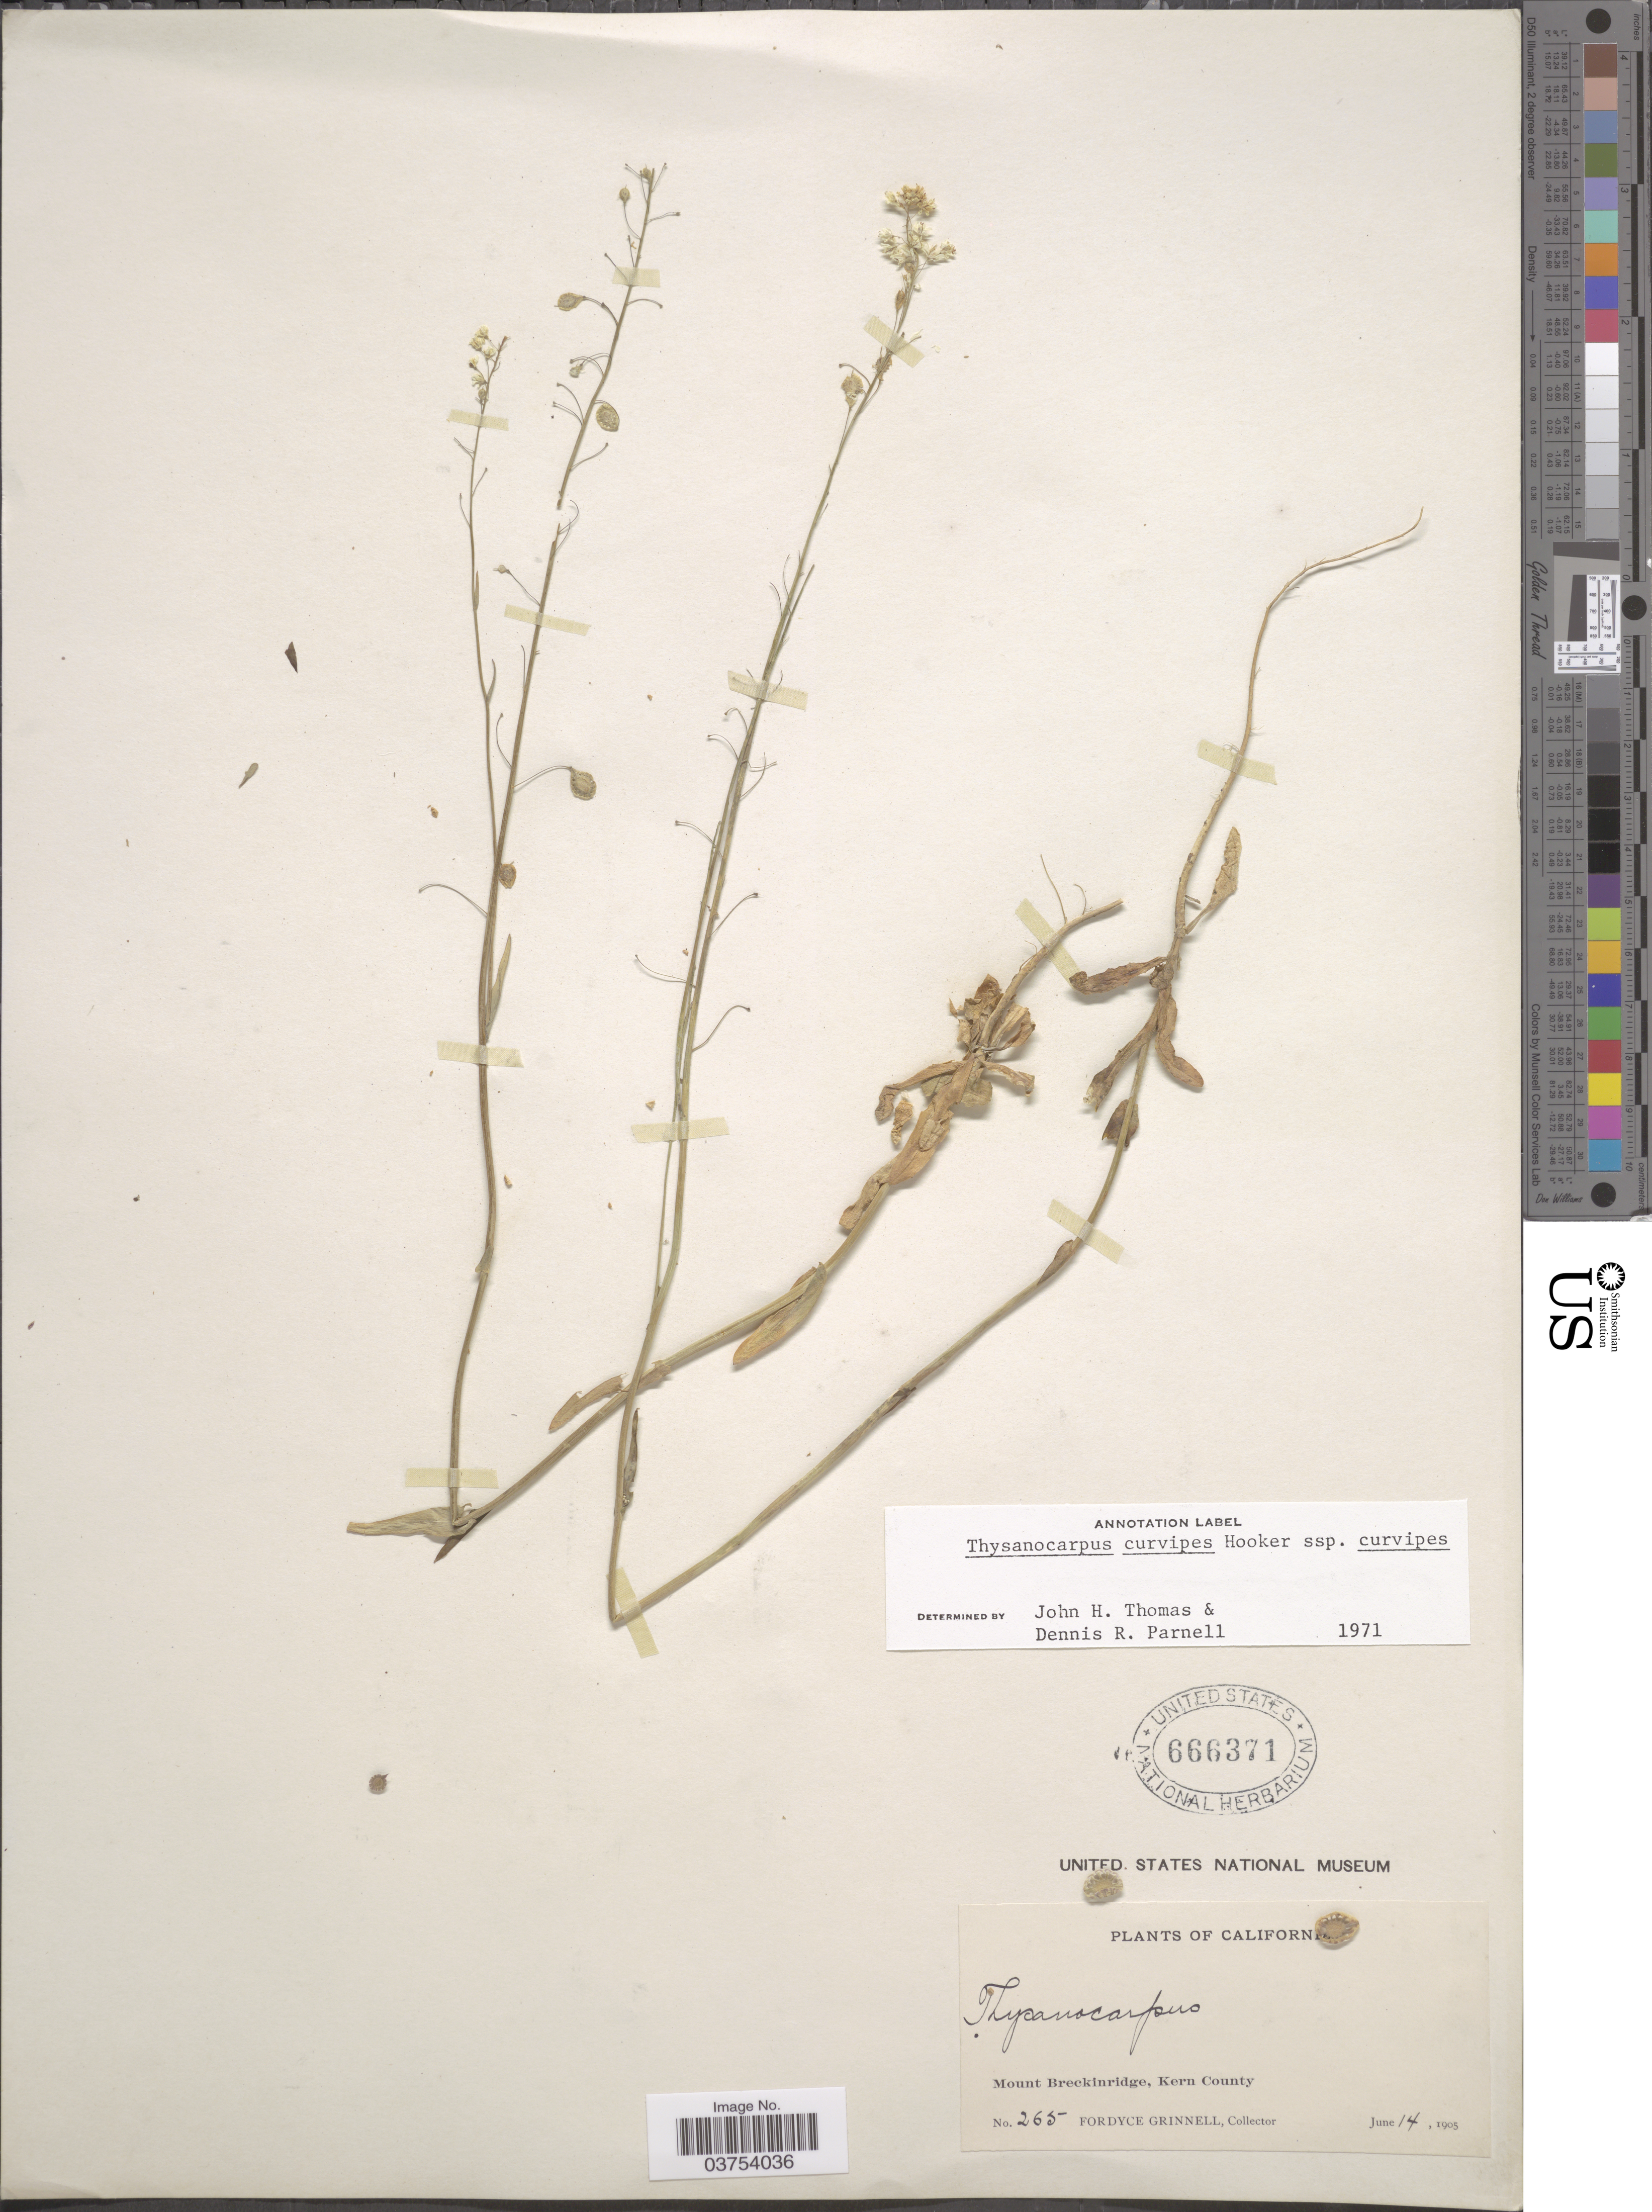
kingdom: Plantae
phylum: Tracheophyta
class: Magnoliopsida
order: Brassicales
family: Brassicaceae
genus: Thysanocarpus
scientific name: Thysanocarpus curvipes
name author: Hook.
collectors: F. Grinnell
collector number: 265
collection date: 1905-06-14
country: United States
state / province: California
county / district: Kern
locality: Mount Breckinridge, Kern County.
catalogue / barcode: US 666371